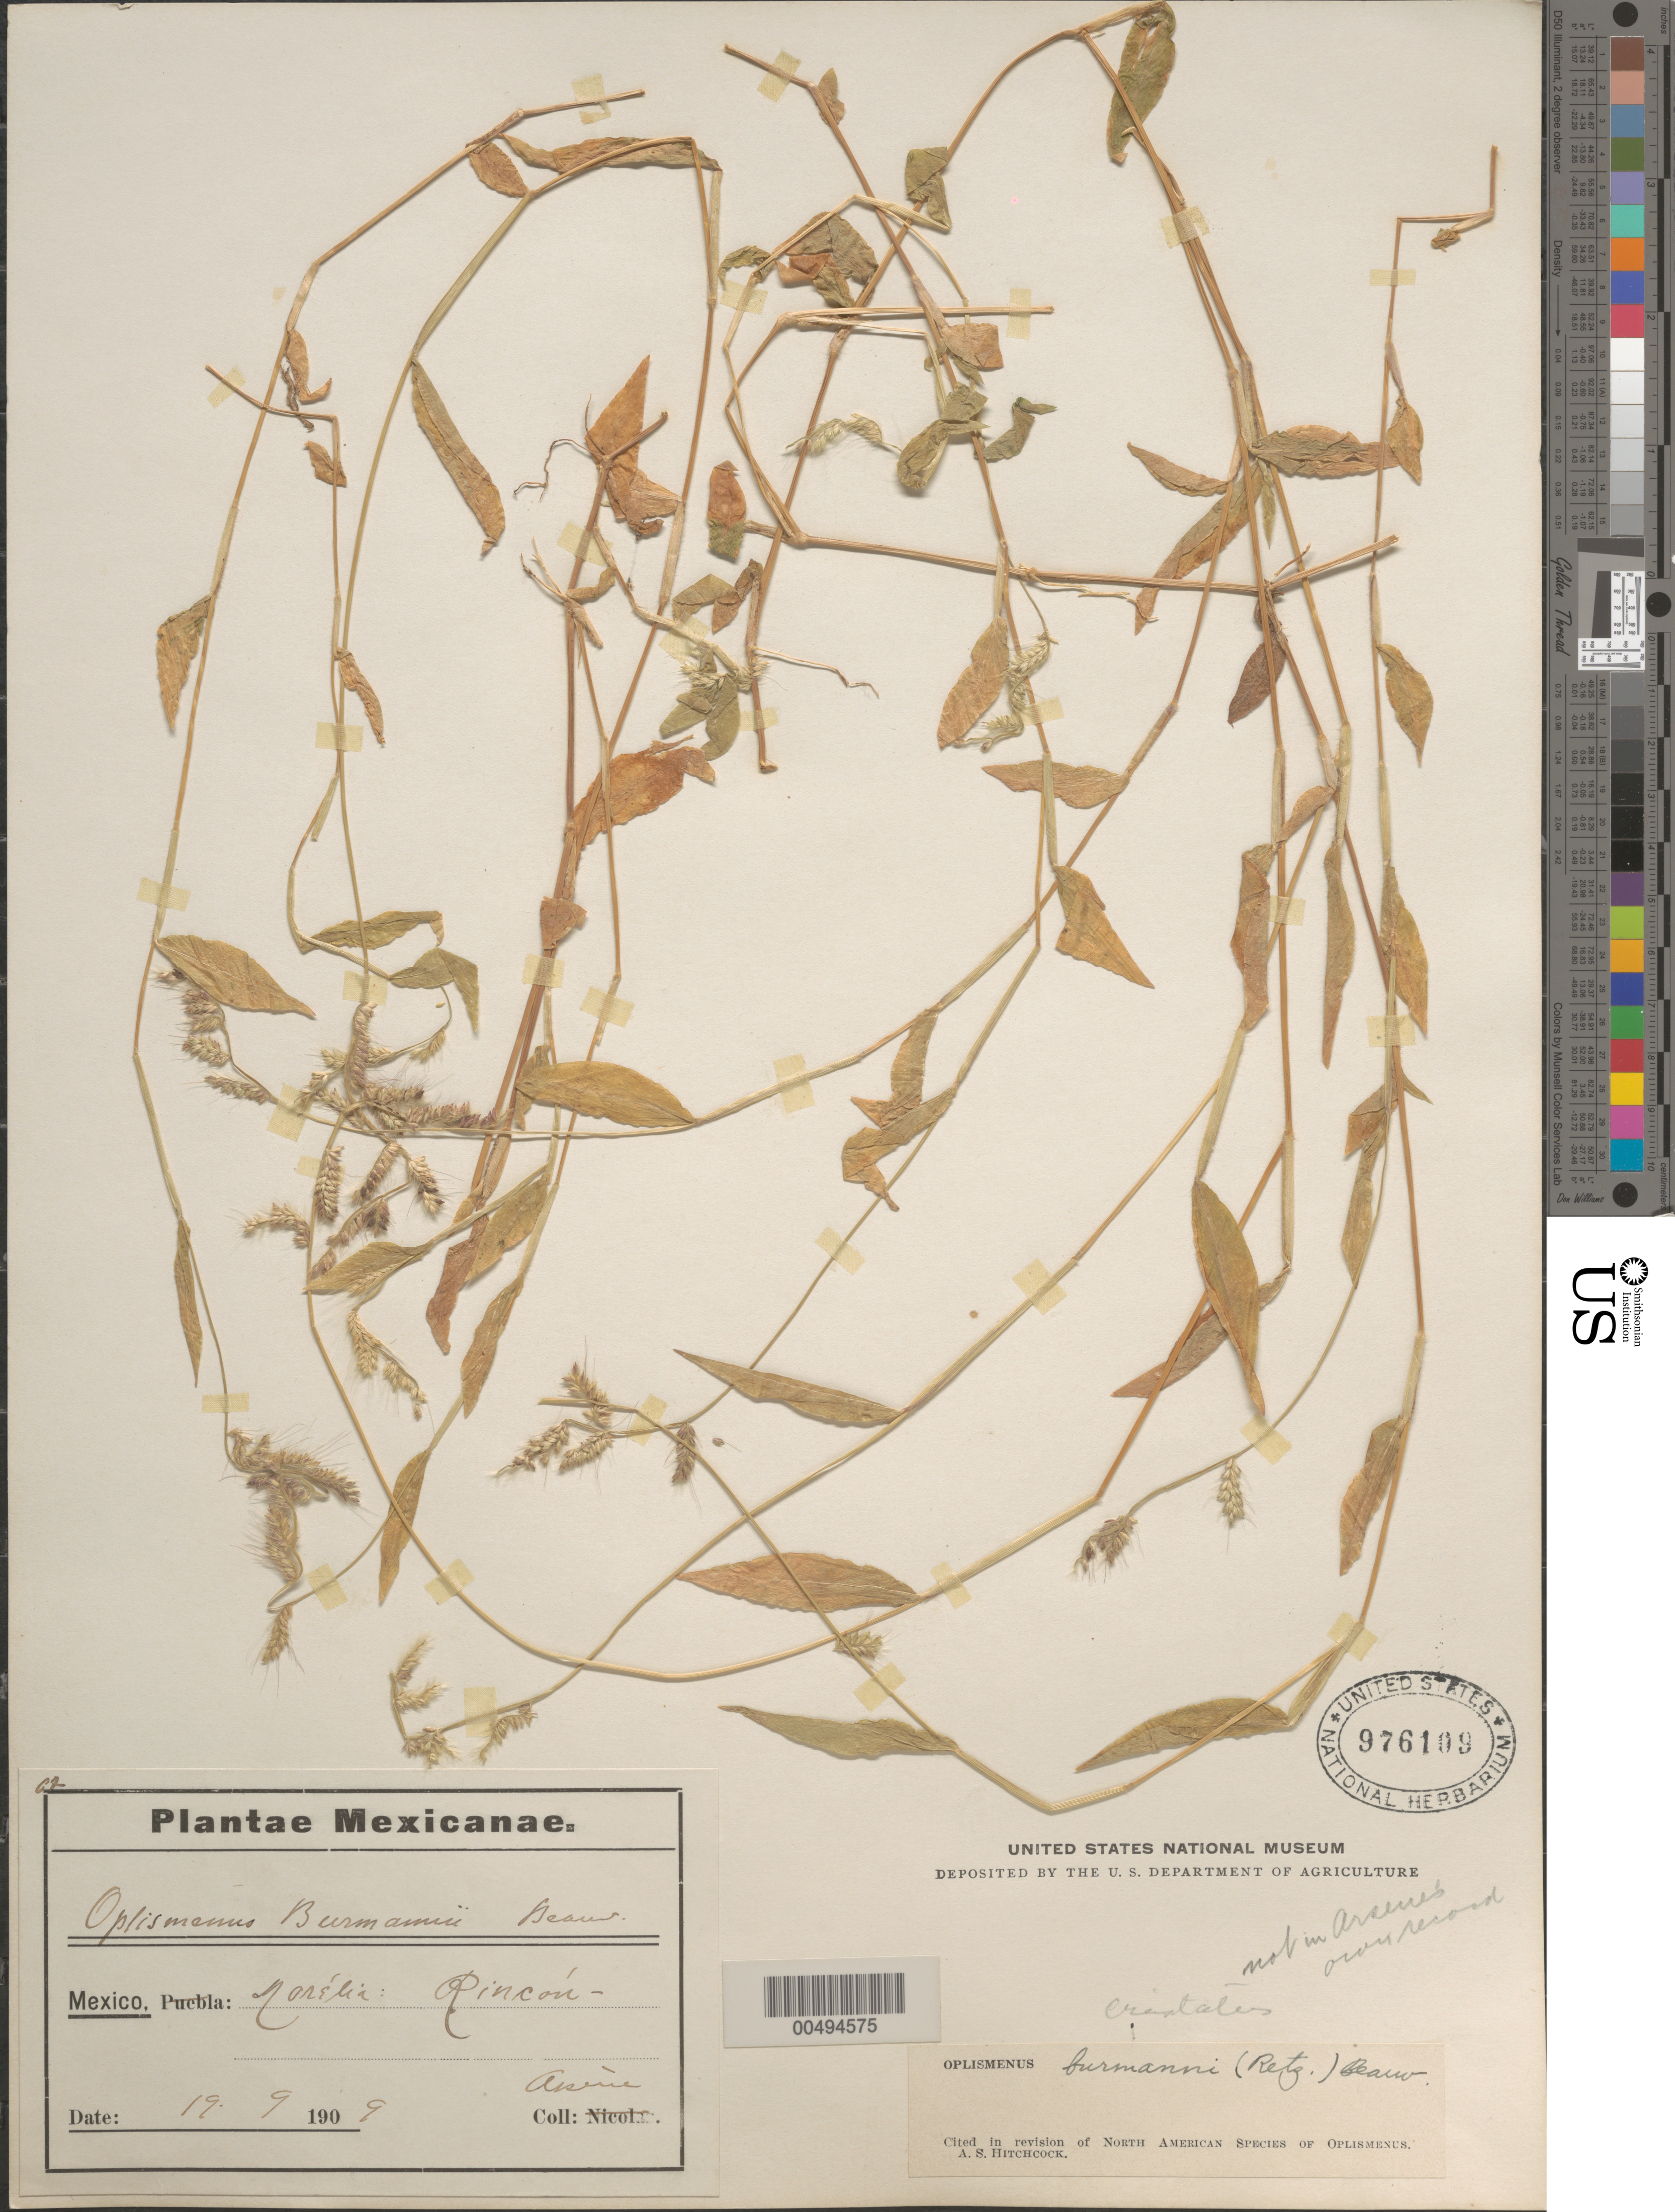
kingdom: Plantae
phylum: Tracheophyta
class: Liliopsida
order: Poales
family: Poaceae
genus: Oplismenus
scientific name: Oplismenus burmannii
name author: (Retz.) P. Beauv.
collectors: Bro. G. Arsène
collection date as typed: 19 Sep 1909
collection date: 1909-09-19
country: Mexico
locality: Mor‚lia, Rinc¢n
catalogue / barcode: US 976109